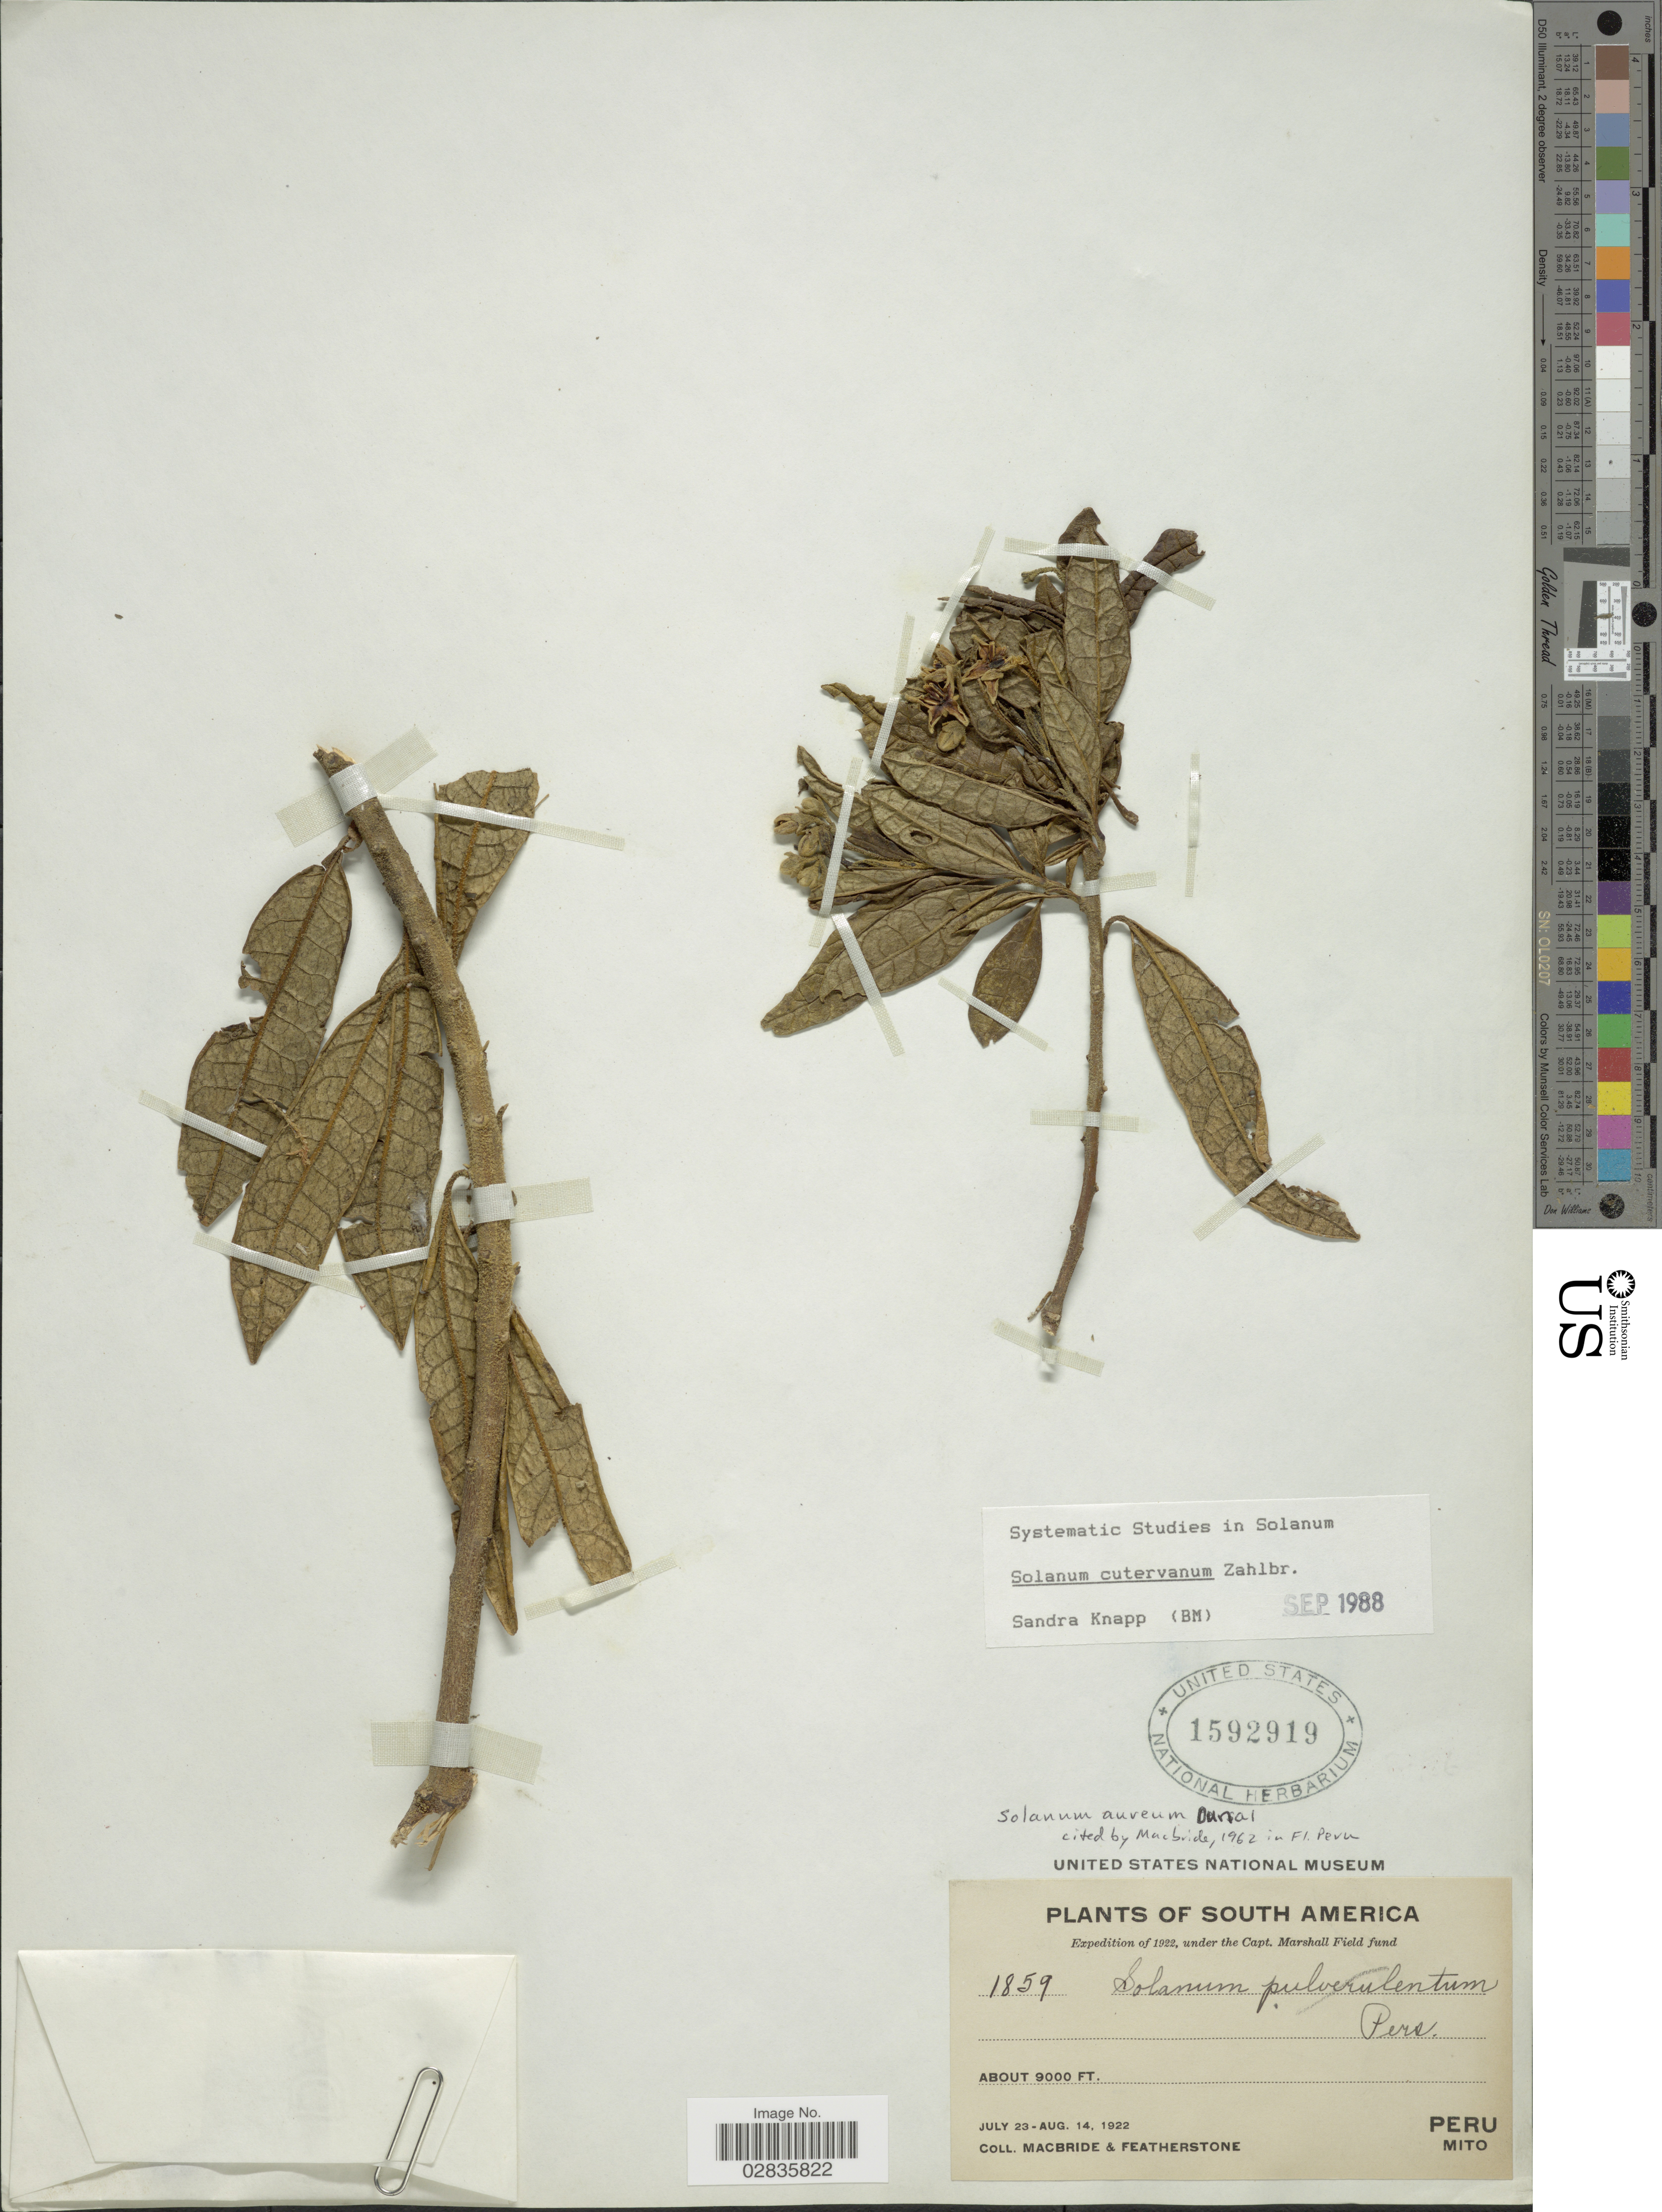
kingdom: Plantae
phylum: Tracheophyta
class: Magnoliopsida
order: Solanales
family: Solanaceae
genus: Solanum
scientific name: Solanum cutervanum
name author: Zahlbr.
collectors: Macbride, -- & -. Featherstone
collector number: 1859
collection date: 1922-07-23/1922-08-14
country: Peru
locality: Mitu.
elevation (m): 2743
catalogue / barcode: US 1592919